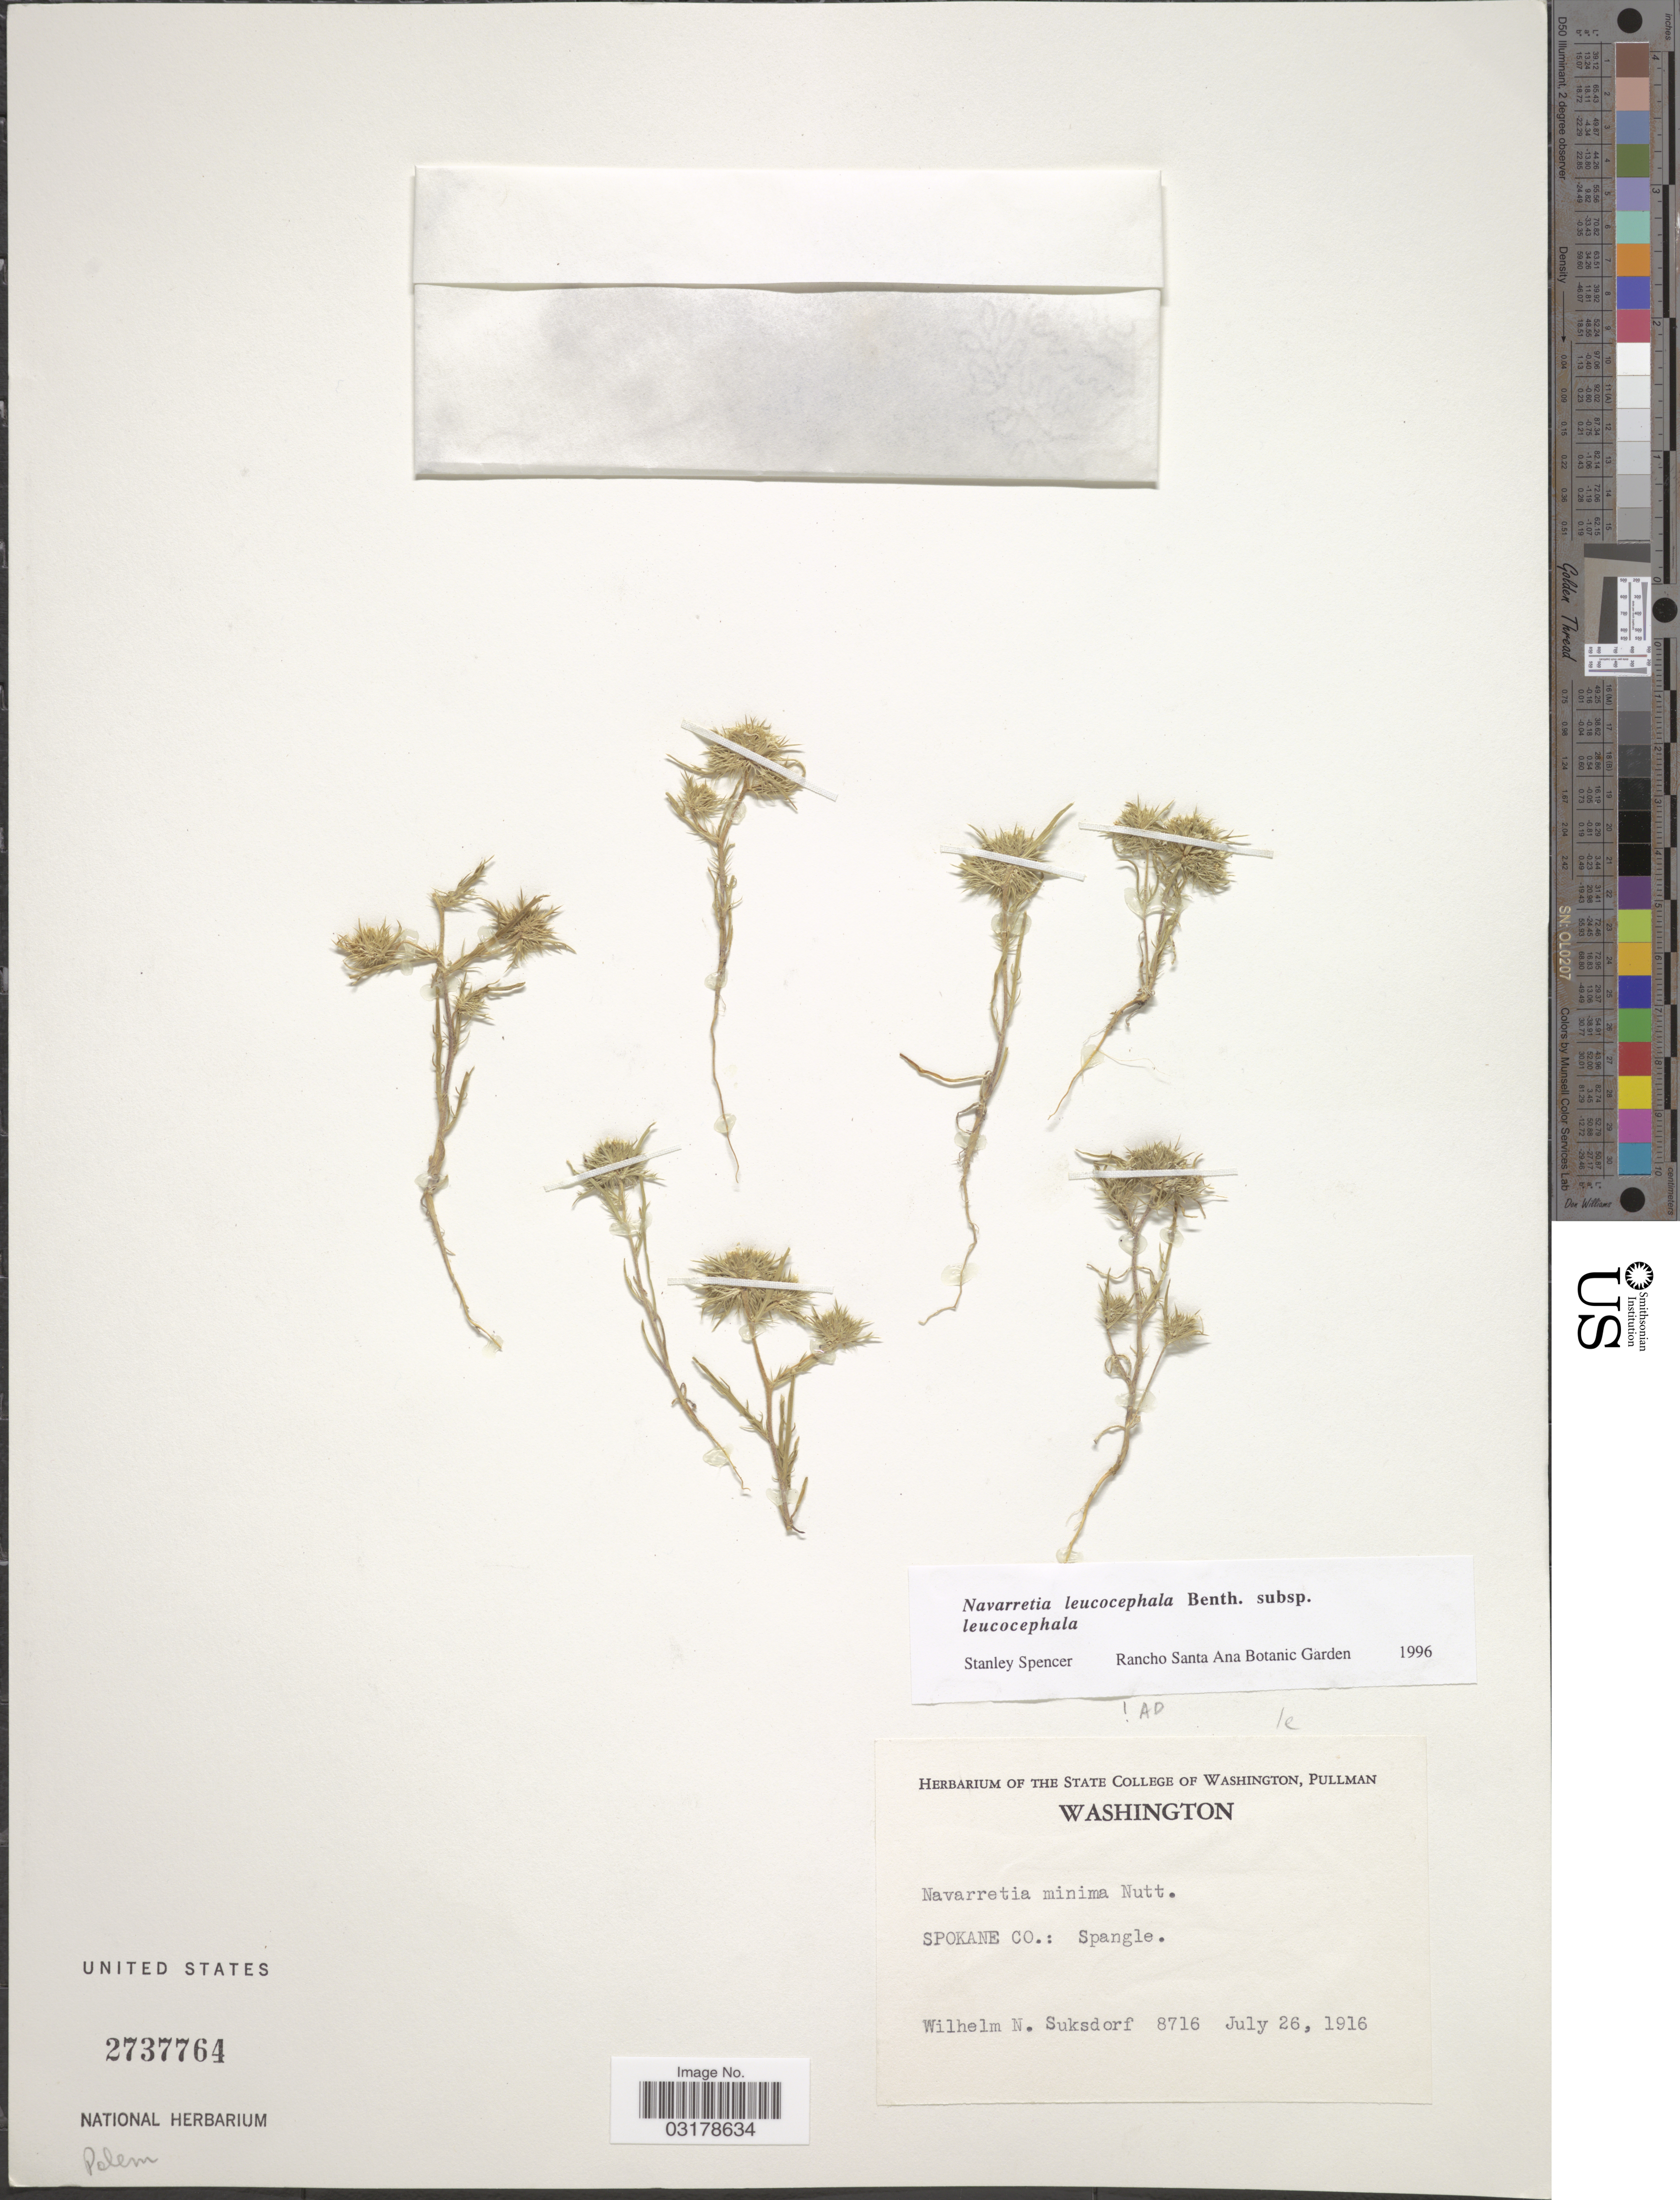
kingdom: Plantae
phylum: Tracheophyta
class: Magnoliopsida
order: Ericales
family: Polemoniaceae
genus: Navarretia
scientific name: Navarretia leucocephala subsp. leucocephala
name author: Benth.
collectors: W. N. Suksdorf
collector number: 8716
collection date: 1916-07-26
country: United States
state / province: Washington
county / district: Spokane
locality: Spokane Co.: Spangle.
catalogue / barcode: US 2737764